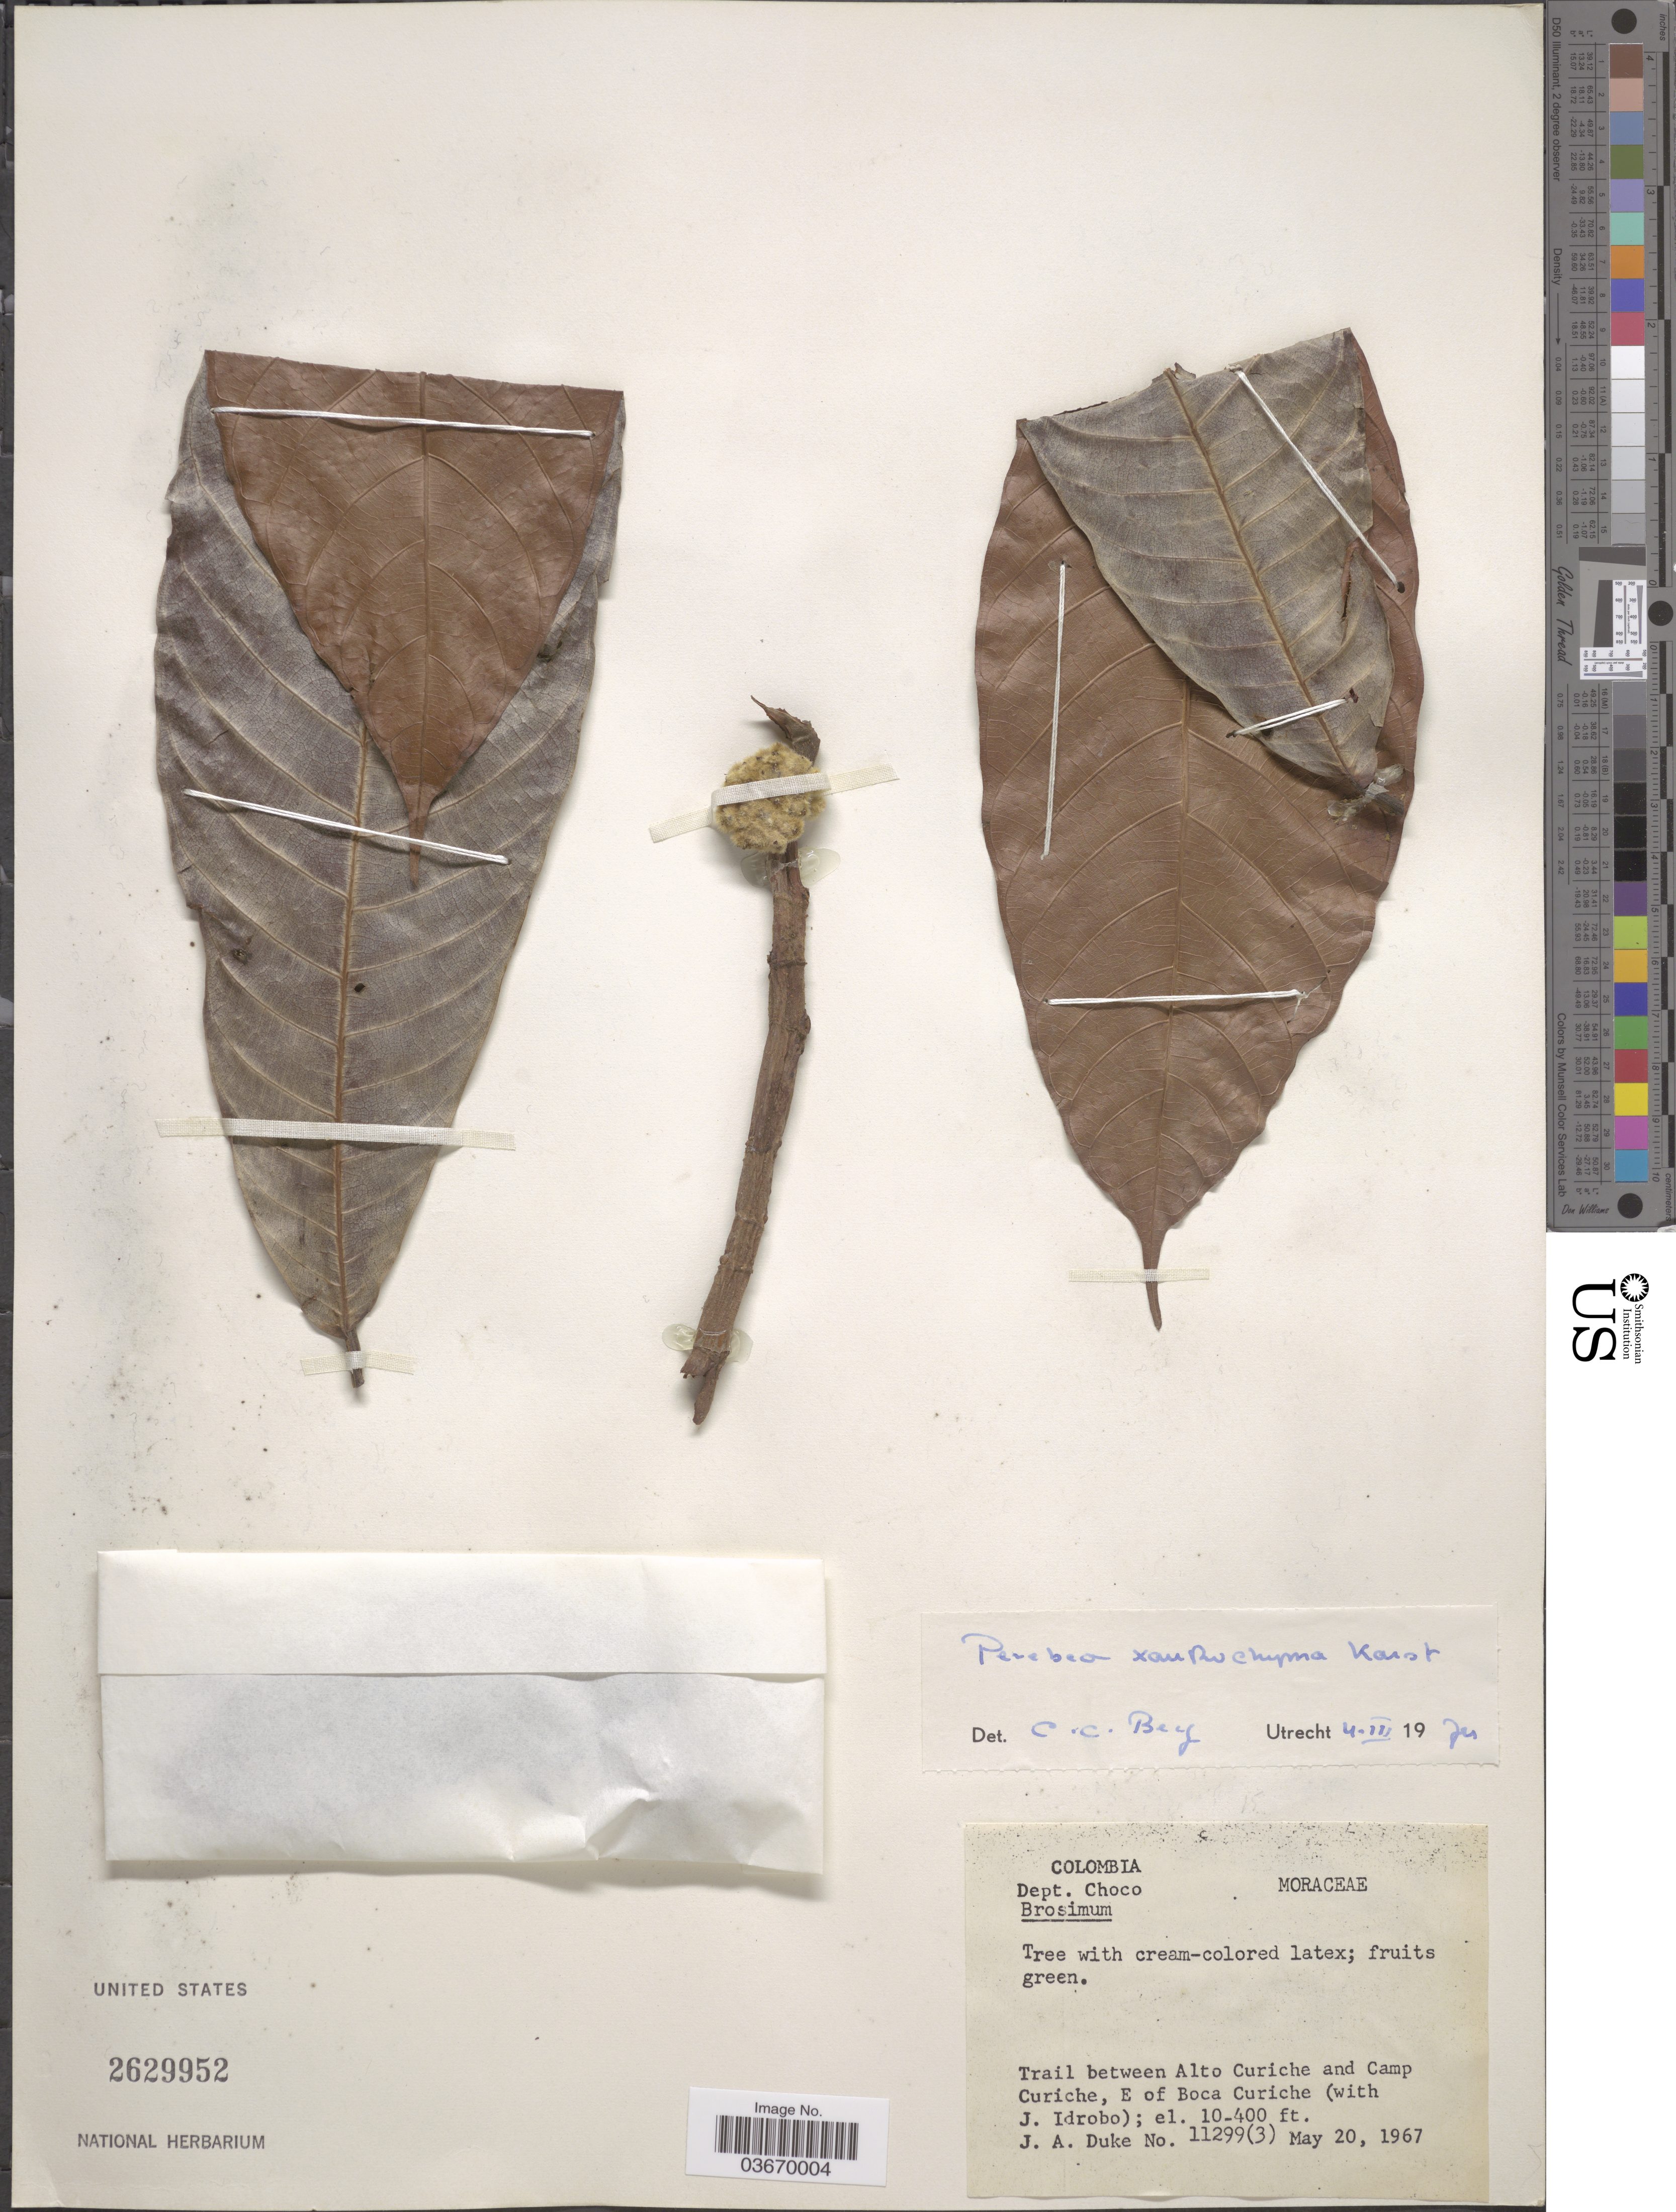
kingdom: Plantae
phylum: Tracheophyta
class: Magnoliopsida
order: Rosales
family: Moraceae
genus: Perebea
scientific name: Perebea xanthochyma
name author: H. Karst.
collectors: J. A. Duke & J. M. Idrobo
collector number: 11299(3)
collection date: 1967-05-20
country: Colombia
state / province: Chocó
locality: Dept. Choco. Trail between Alto Curiche and Camp Curiche, E of Boca Curiche.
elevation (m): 3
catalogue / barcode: US 2629952